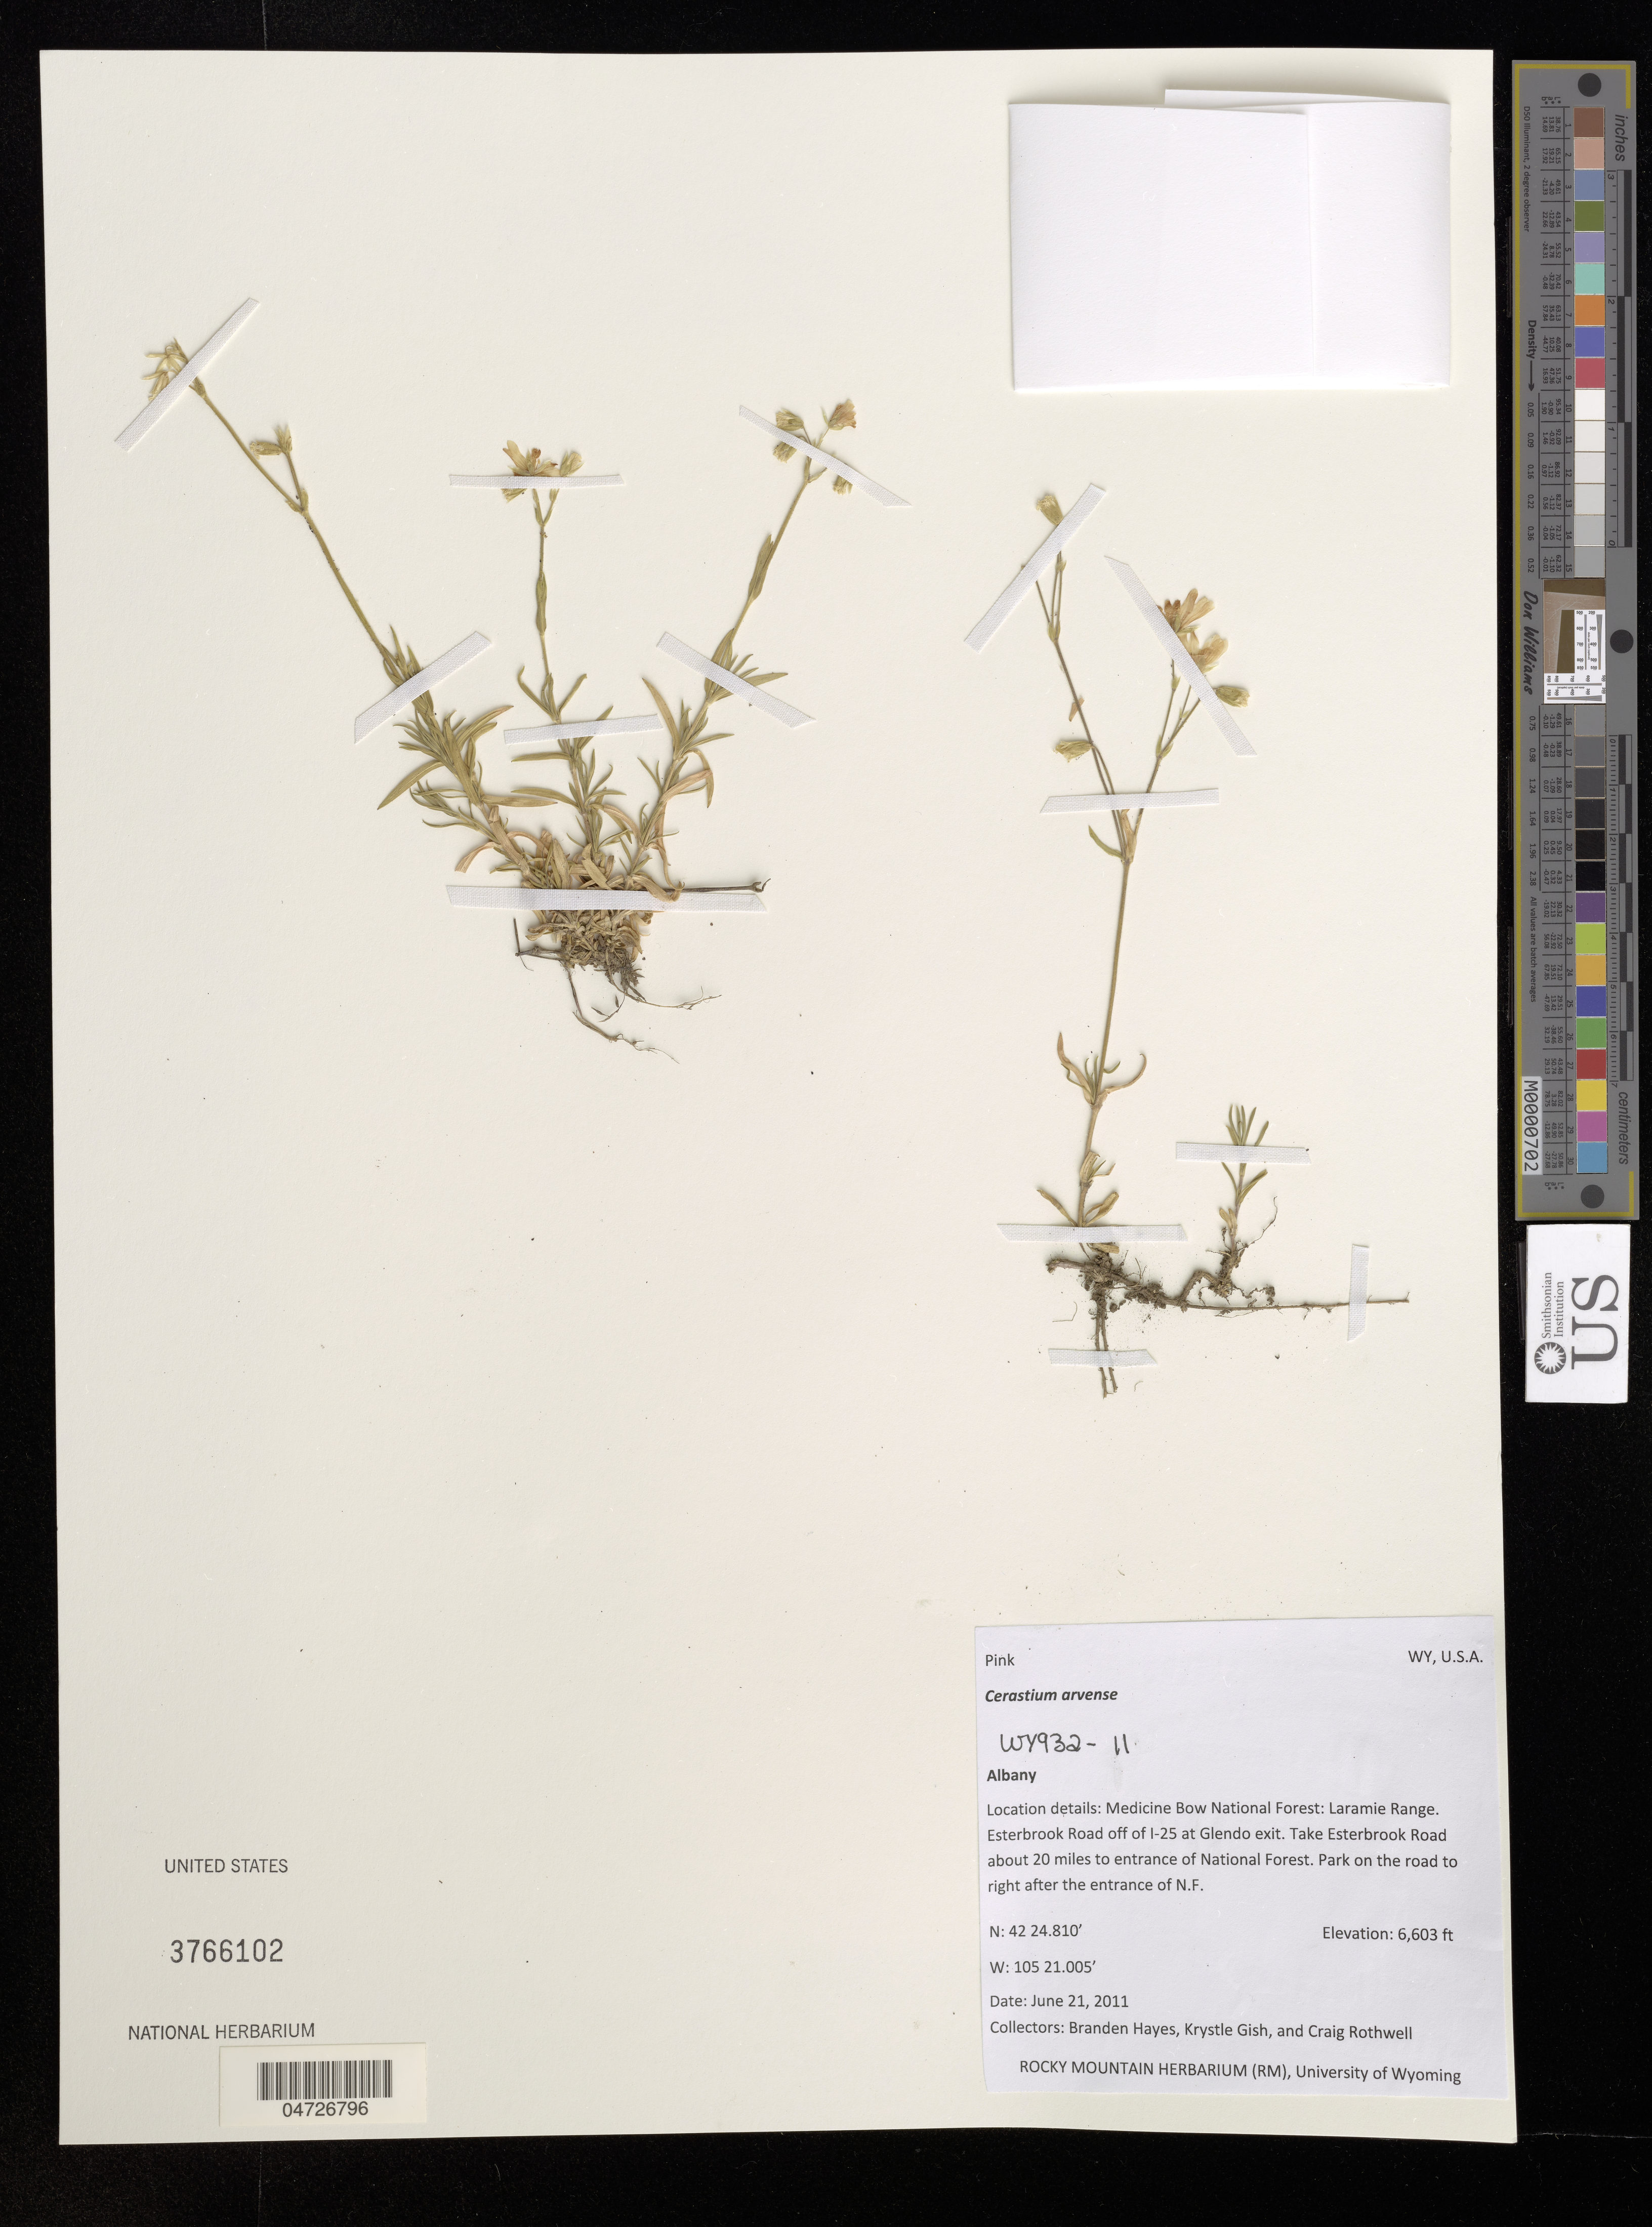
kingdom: Plantae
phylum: Tracheophyta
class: Magnoliopsida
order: Caryophyllales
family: Caryophyllaceae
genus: Cerastium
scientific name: Cerastium arvense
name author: L.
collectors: B. Hayes, K. Gish & C. Rothwell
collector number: WY932-11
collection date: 2011-06-21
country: United States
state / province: Wyoming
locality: Albany. Medicine Bow National Forest: Laramie Range. Esterbrook Road off of I-25 at Glendo exit. Take Esterbrook Road about 20 miles to entrance of National Forest. Park on the road to right after the entrance of N.F.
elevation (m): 2013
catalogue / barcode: US 3766102